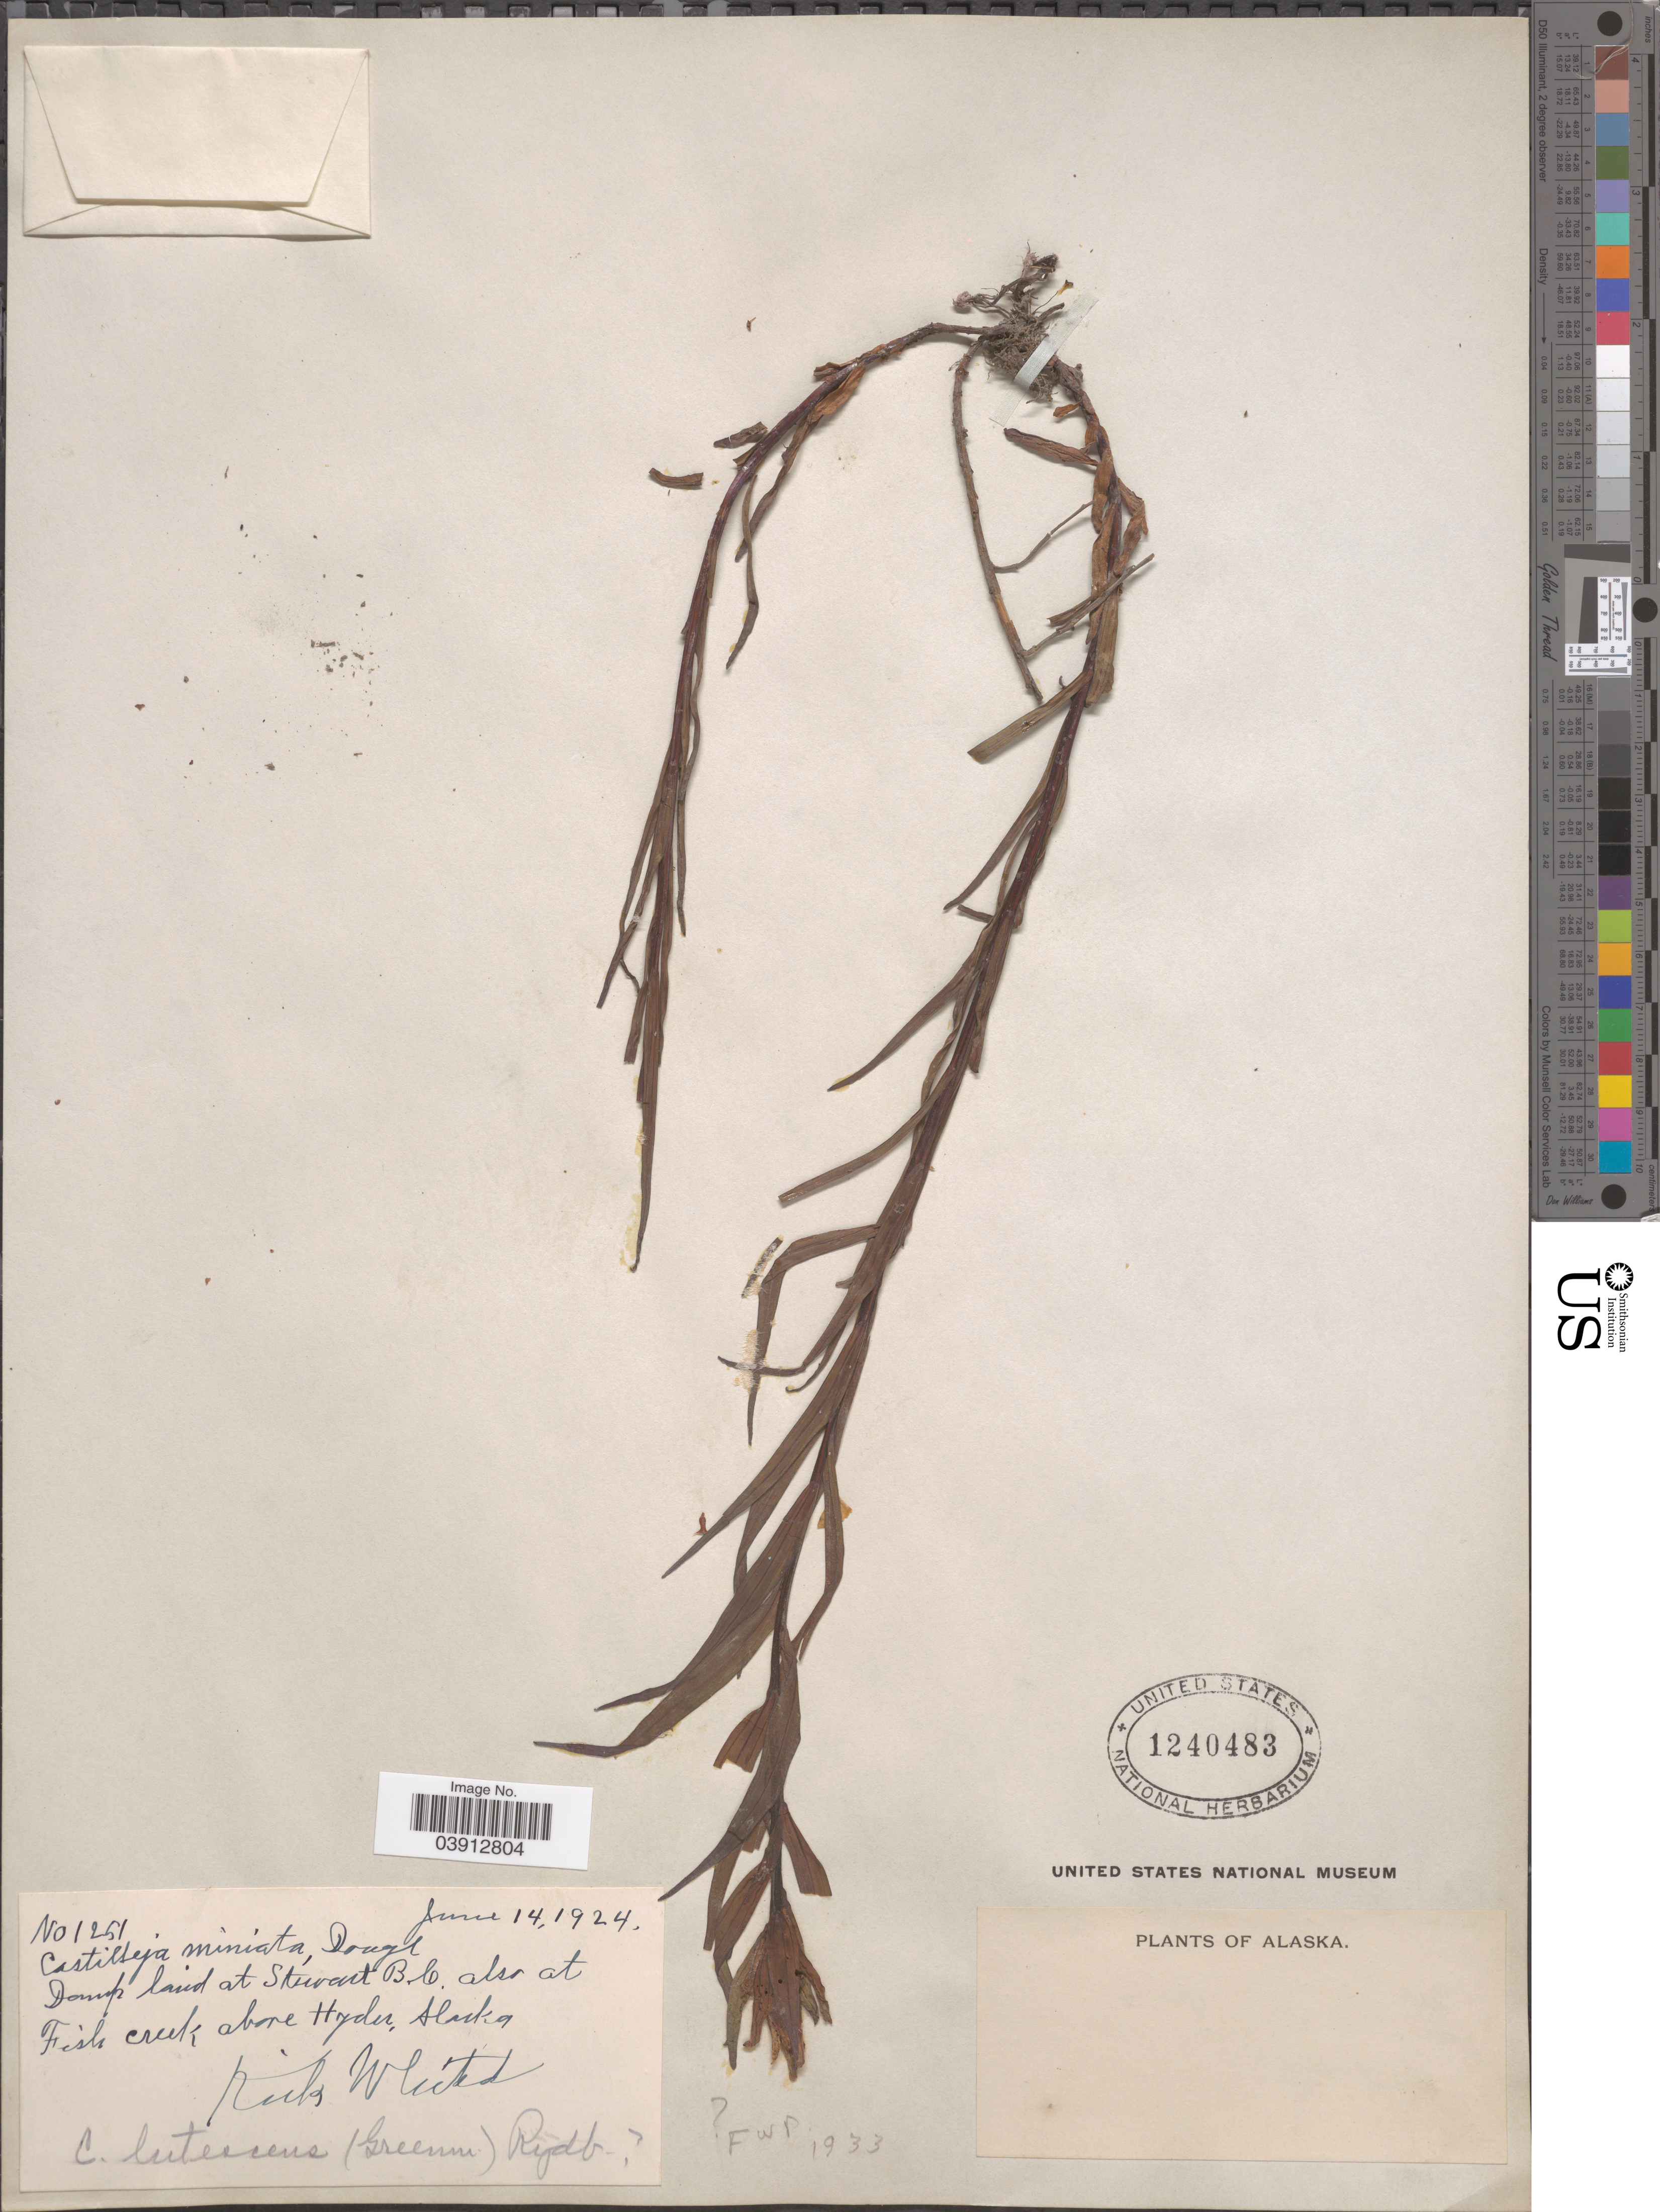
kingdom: Plantae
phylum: Tracheophyta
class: Magnoliopsida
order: Lamiales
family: Orobanchaceae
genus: Castilleja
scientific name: Castilleja miniata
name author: Douglas ex Hook.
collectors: K. Whited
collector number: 1251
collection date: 1924-06-14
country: United States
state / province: Alaska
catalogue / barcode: US 1240483